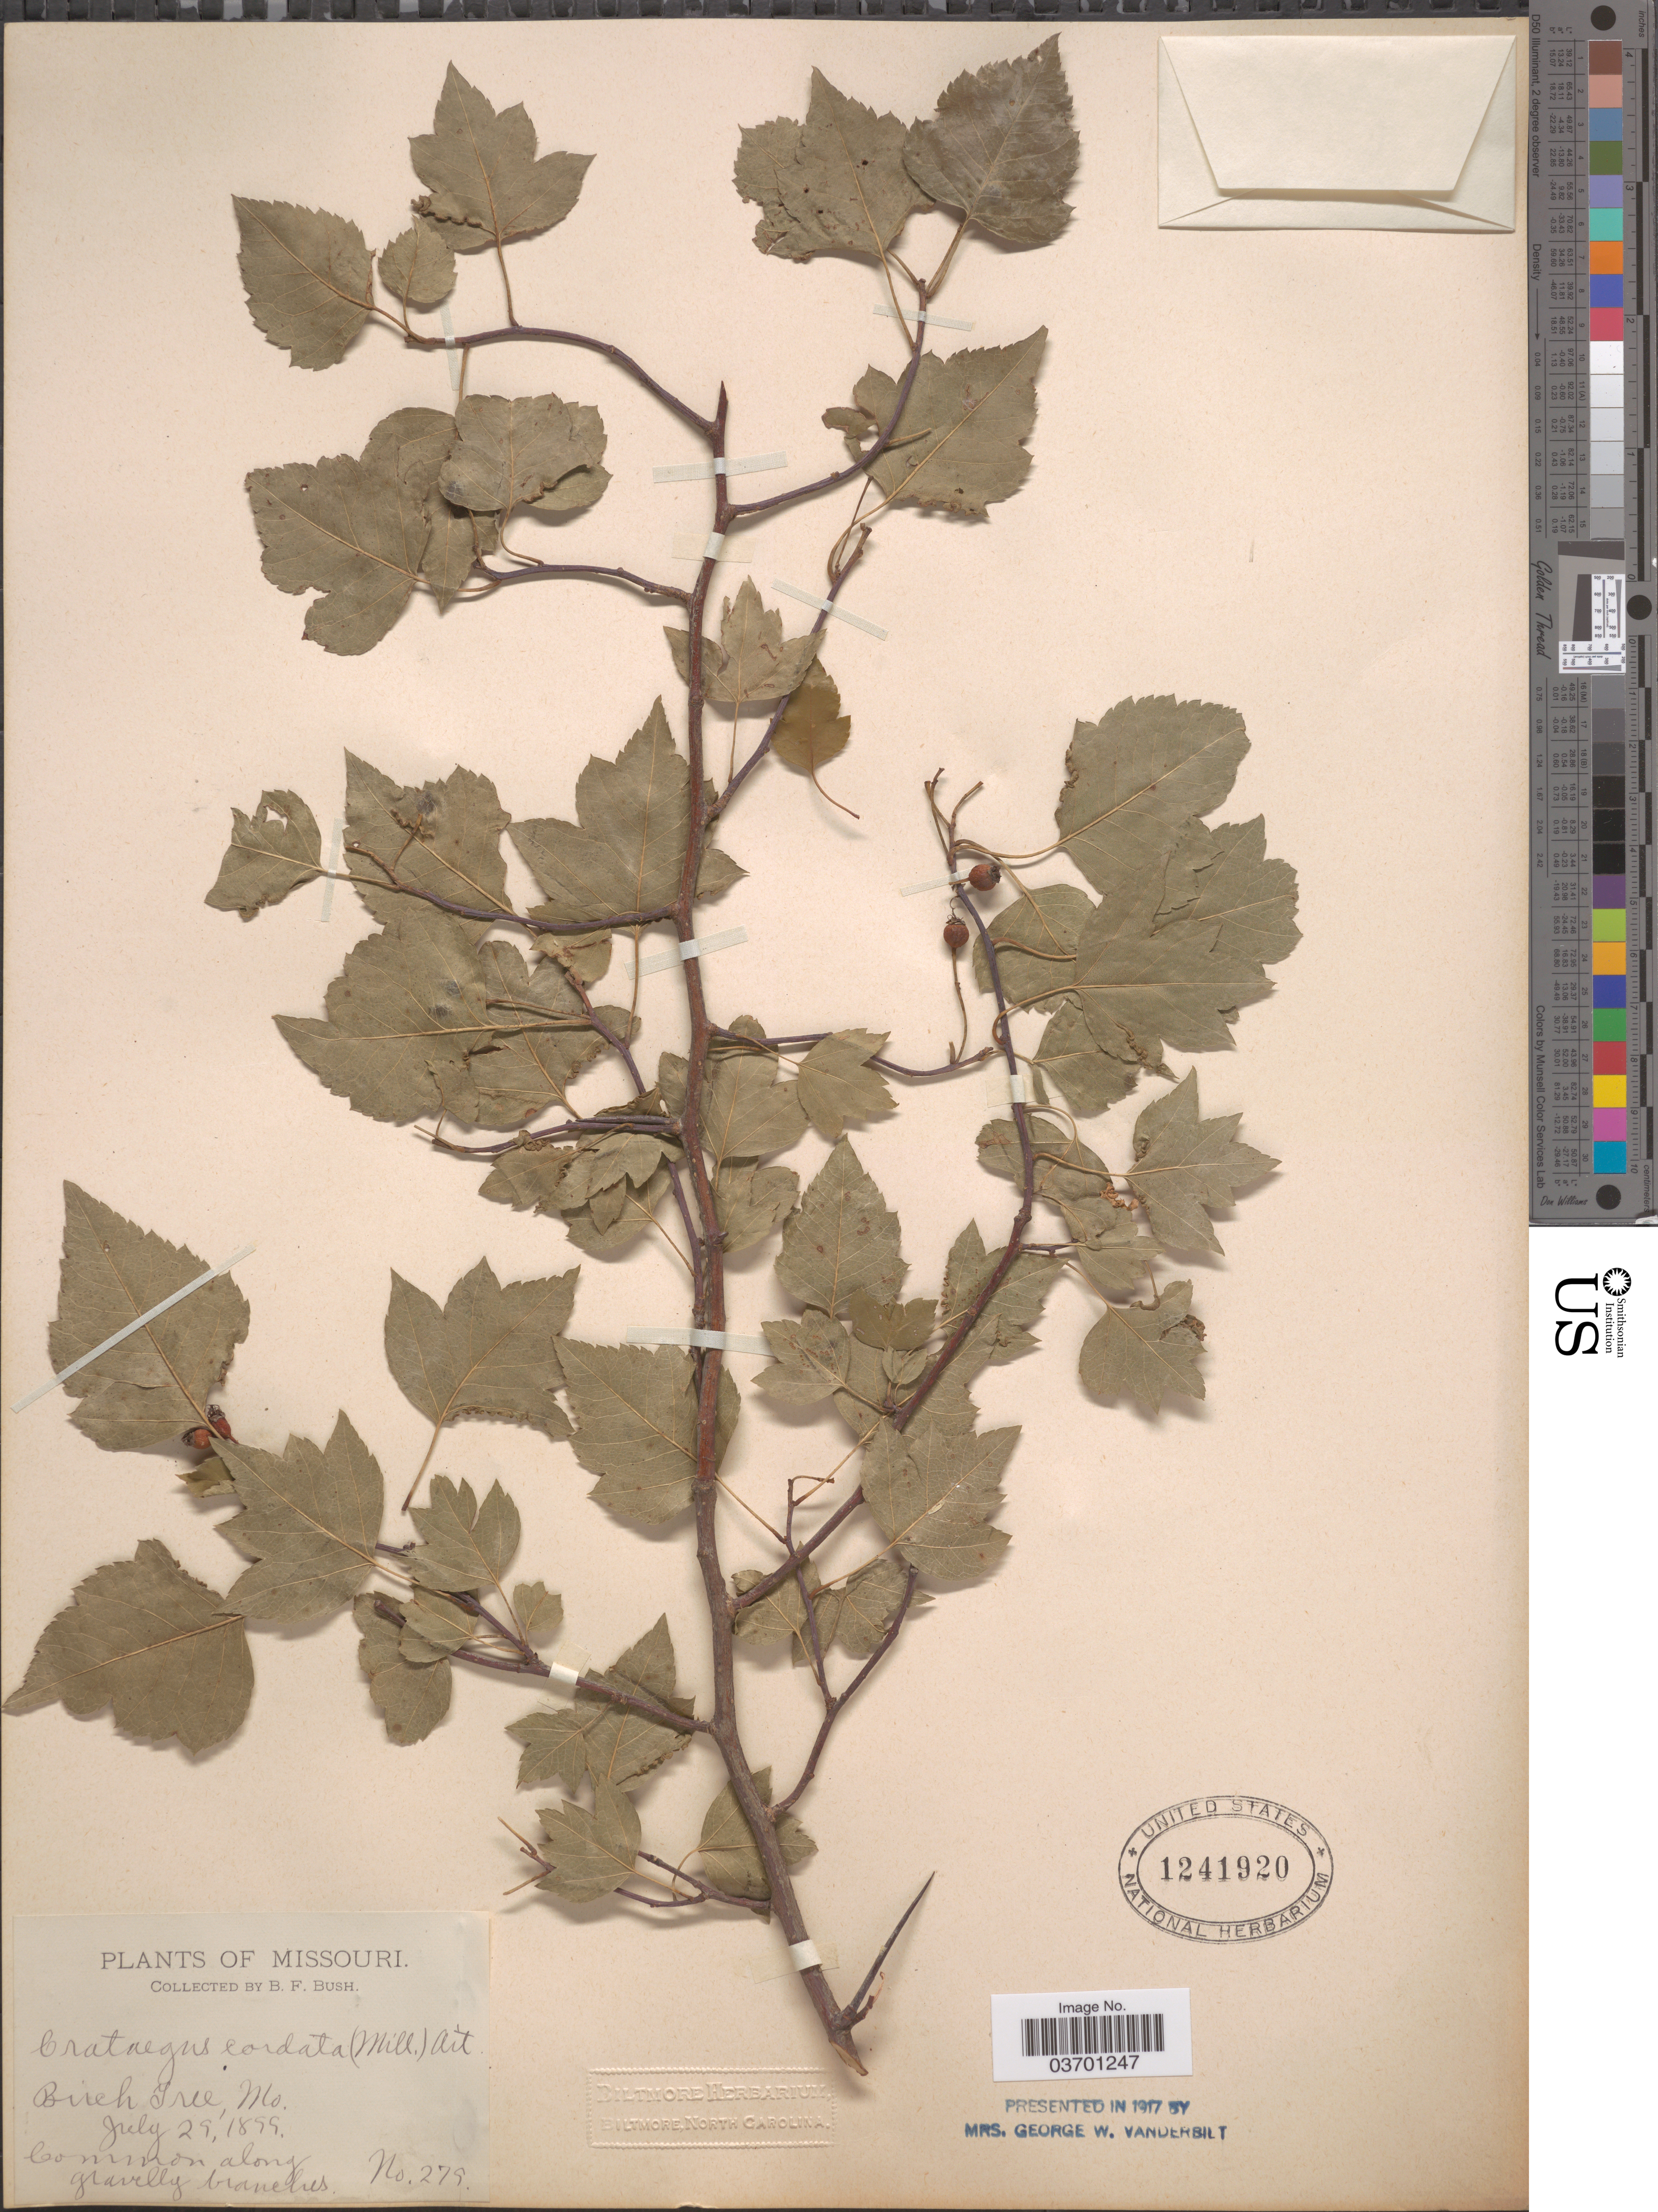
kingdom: Plantae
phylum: Tracheophyta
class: Magnoliopsida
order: Rosales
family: Rosaceae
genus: Crataegus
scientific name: Crataegus phaenopyrum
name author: (L. f.) Medik.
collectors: B. F. Bush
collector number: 275*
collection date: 1899-07-29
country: United States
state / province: Missouri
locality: Birch Tree.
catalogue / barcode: US 1241920